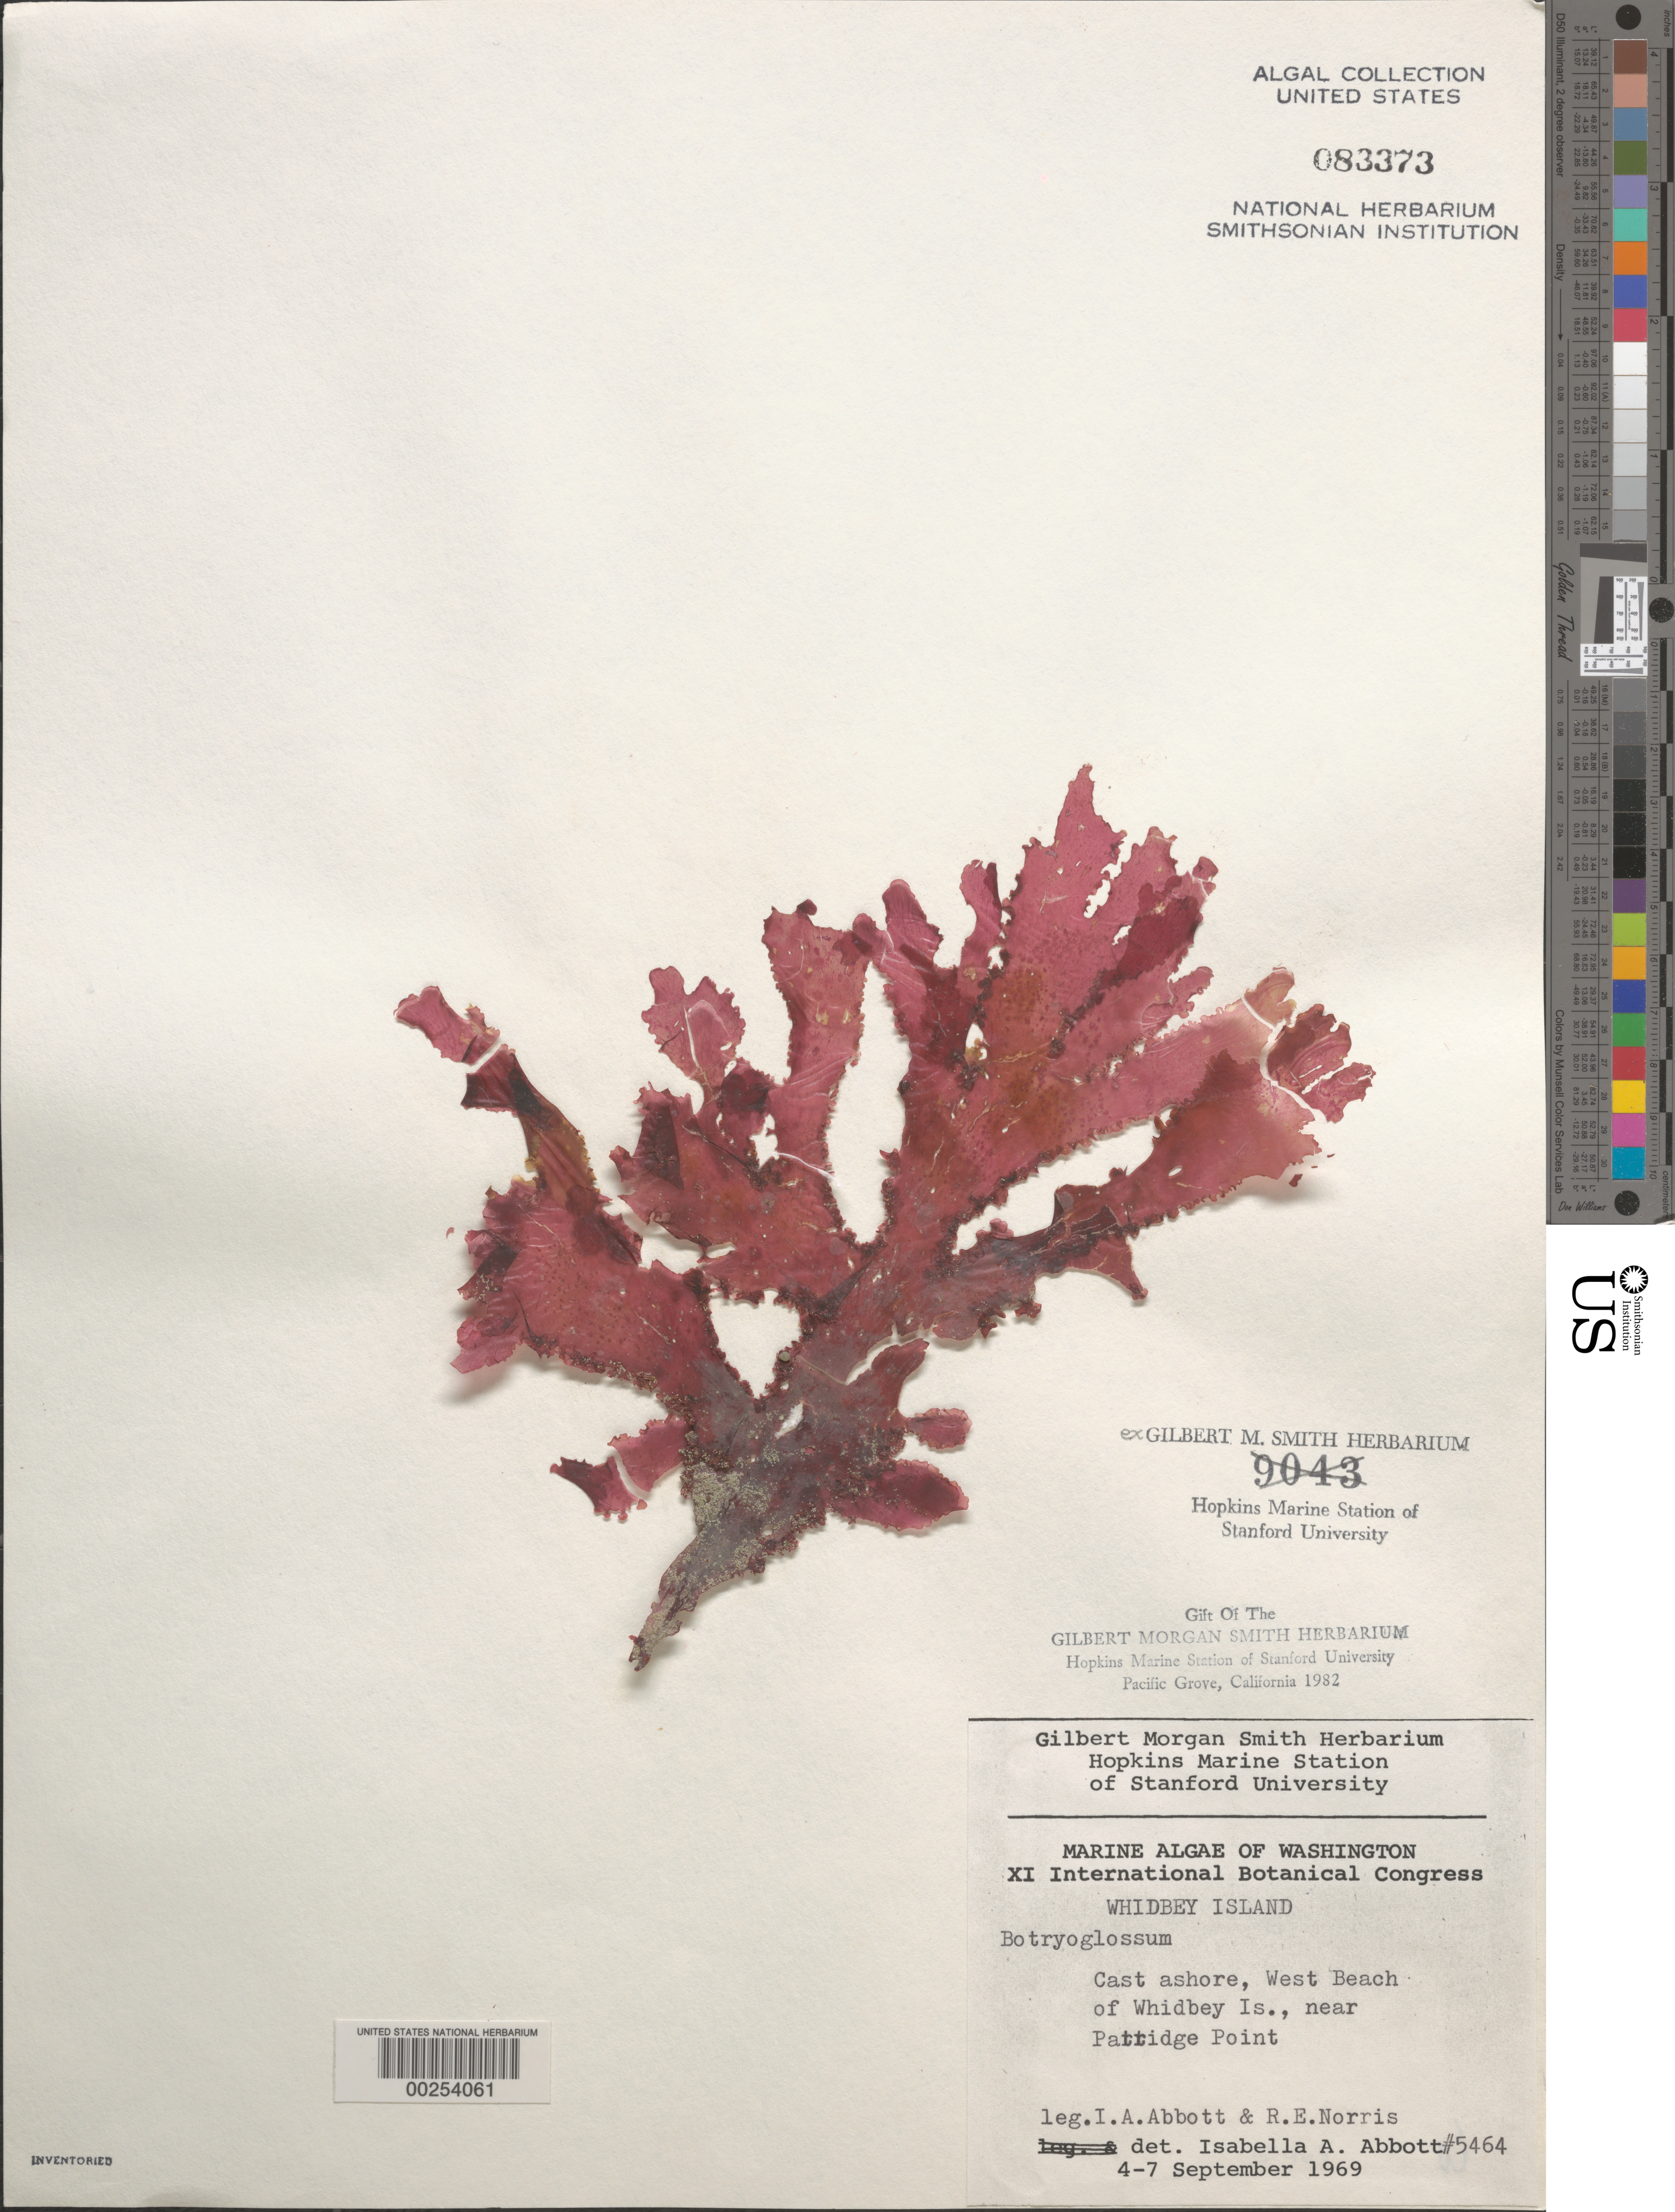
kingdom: Plantae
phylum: Rhodophyta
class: Florideophyceae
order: Ceramiales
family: Delesseriaceae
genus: Botryoglossum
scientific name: Botryoglossum sp.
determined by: Abbott, Isabella A.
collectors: I. A. Abbott & R. E. Norris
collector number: IAA 5464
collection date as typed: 04 Sep 1969 TO 07 Sep 1969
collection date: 1969-09-04/1969-09-07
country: United States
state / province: Washington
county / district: Island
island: Whidbey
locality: West Beach, near Partridge Point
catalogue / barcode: US 83373